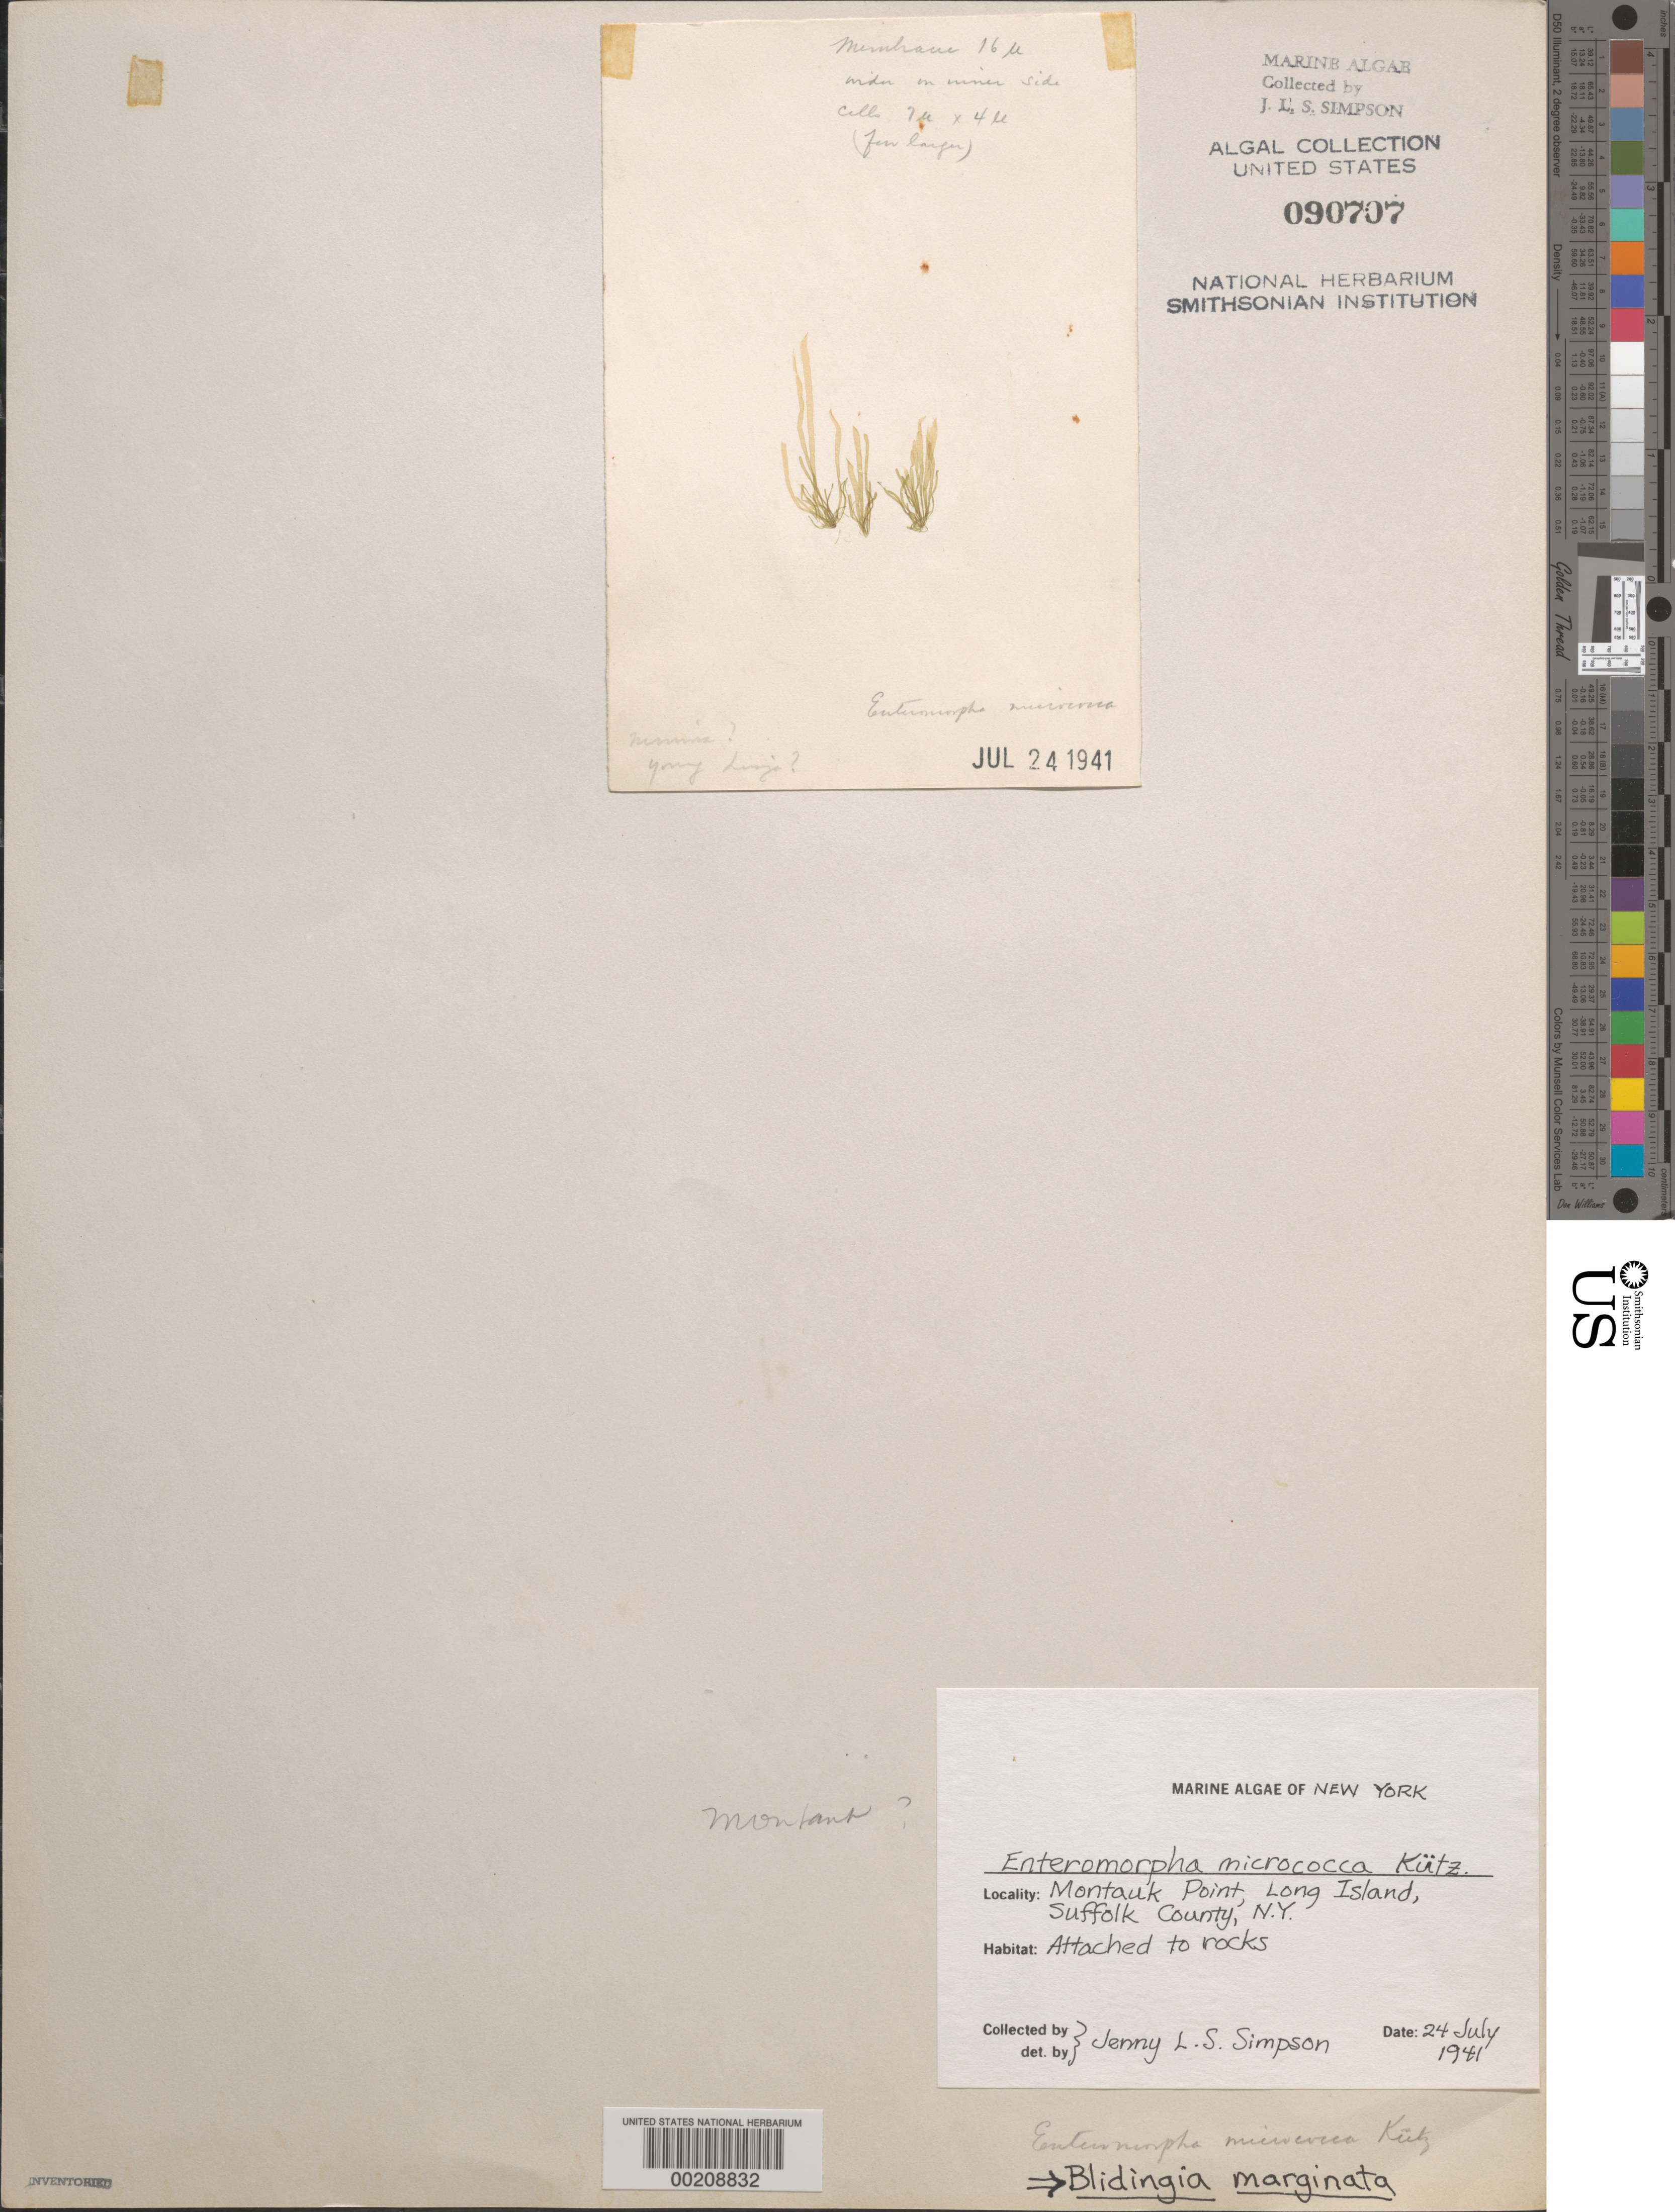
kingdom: Plantae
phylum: Chlorophyta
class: Ulvophyceae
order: Ulvales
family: Kornmanniaceae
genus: Blidingia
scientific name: Blidingia marginata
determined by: Simpson, J. L. S.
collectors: J. Simpson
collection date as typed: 24 Jul 1941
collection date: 1941-07-24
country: United States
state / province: New York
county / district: Suffolk County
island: Long Island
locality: Montauk Point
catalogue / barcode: US 90707